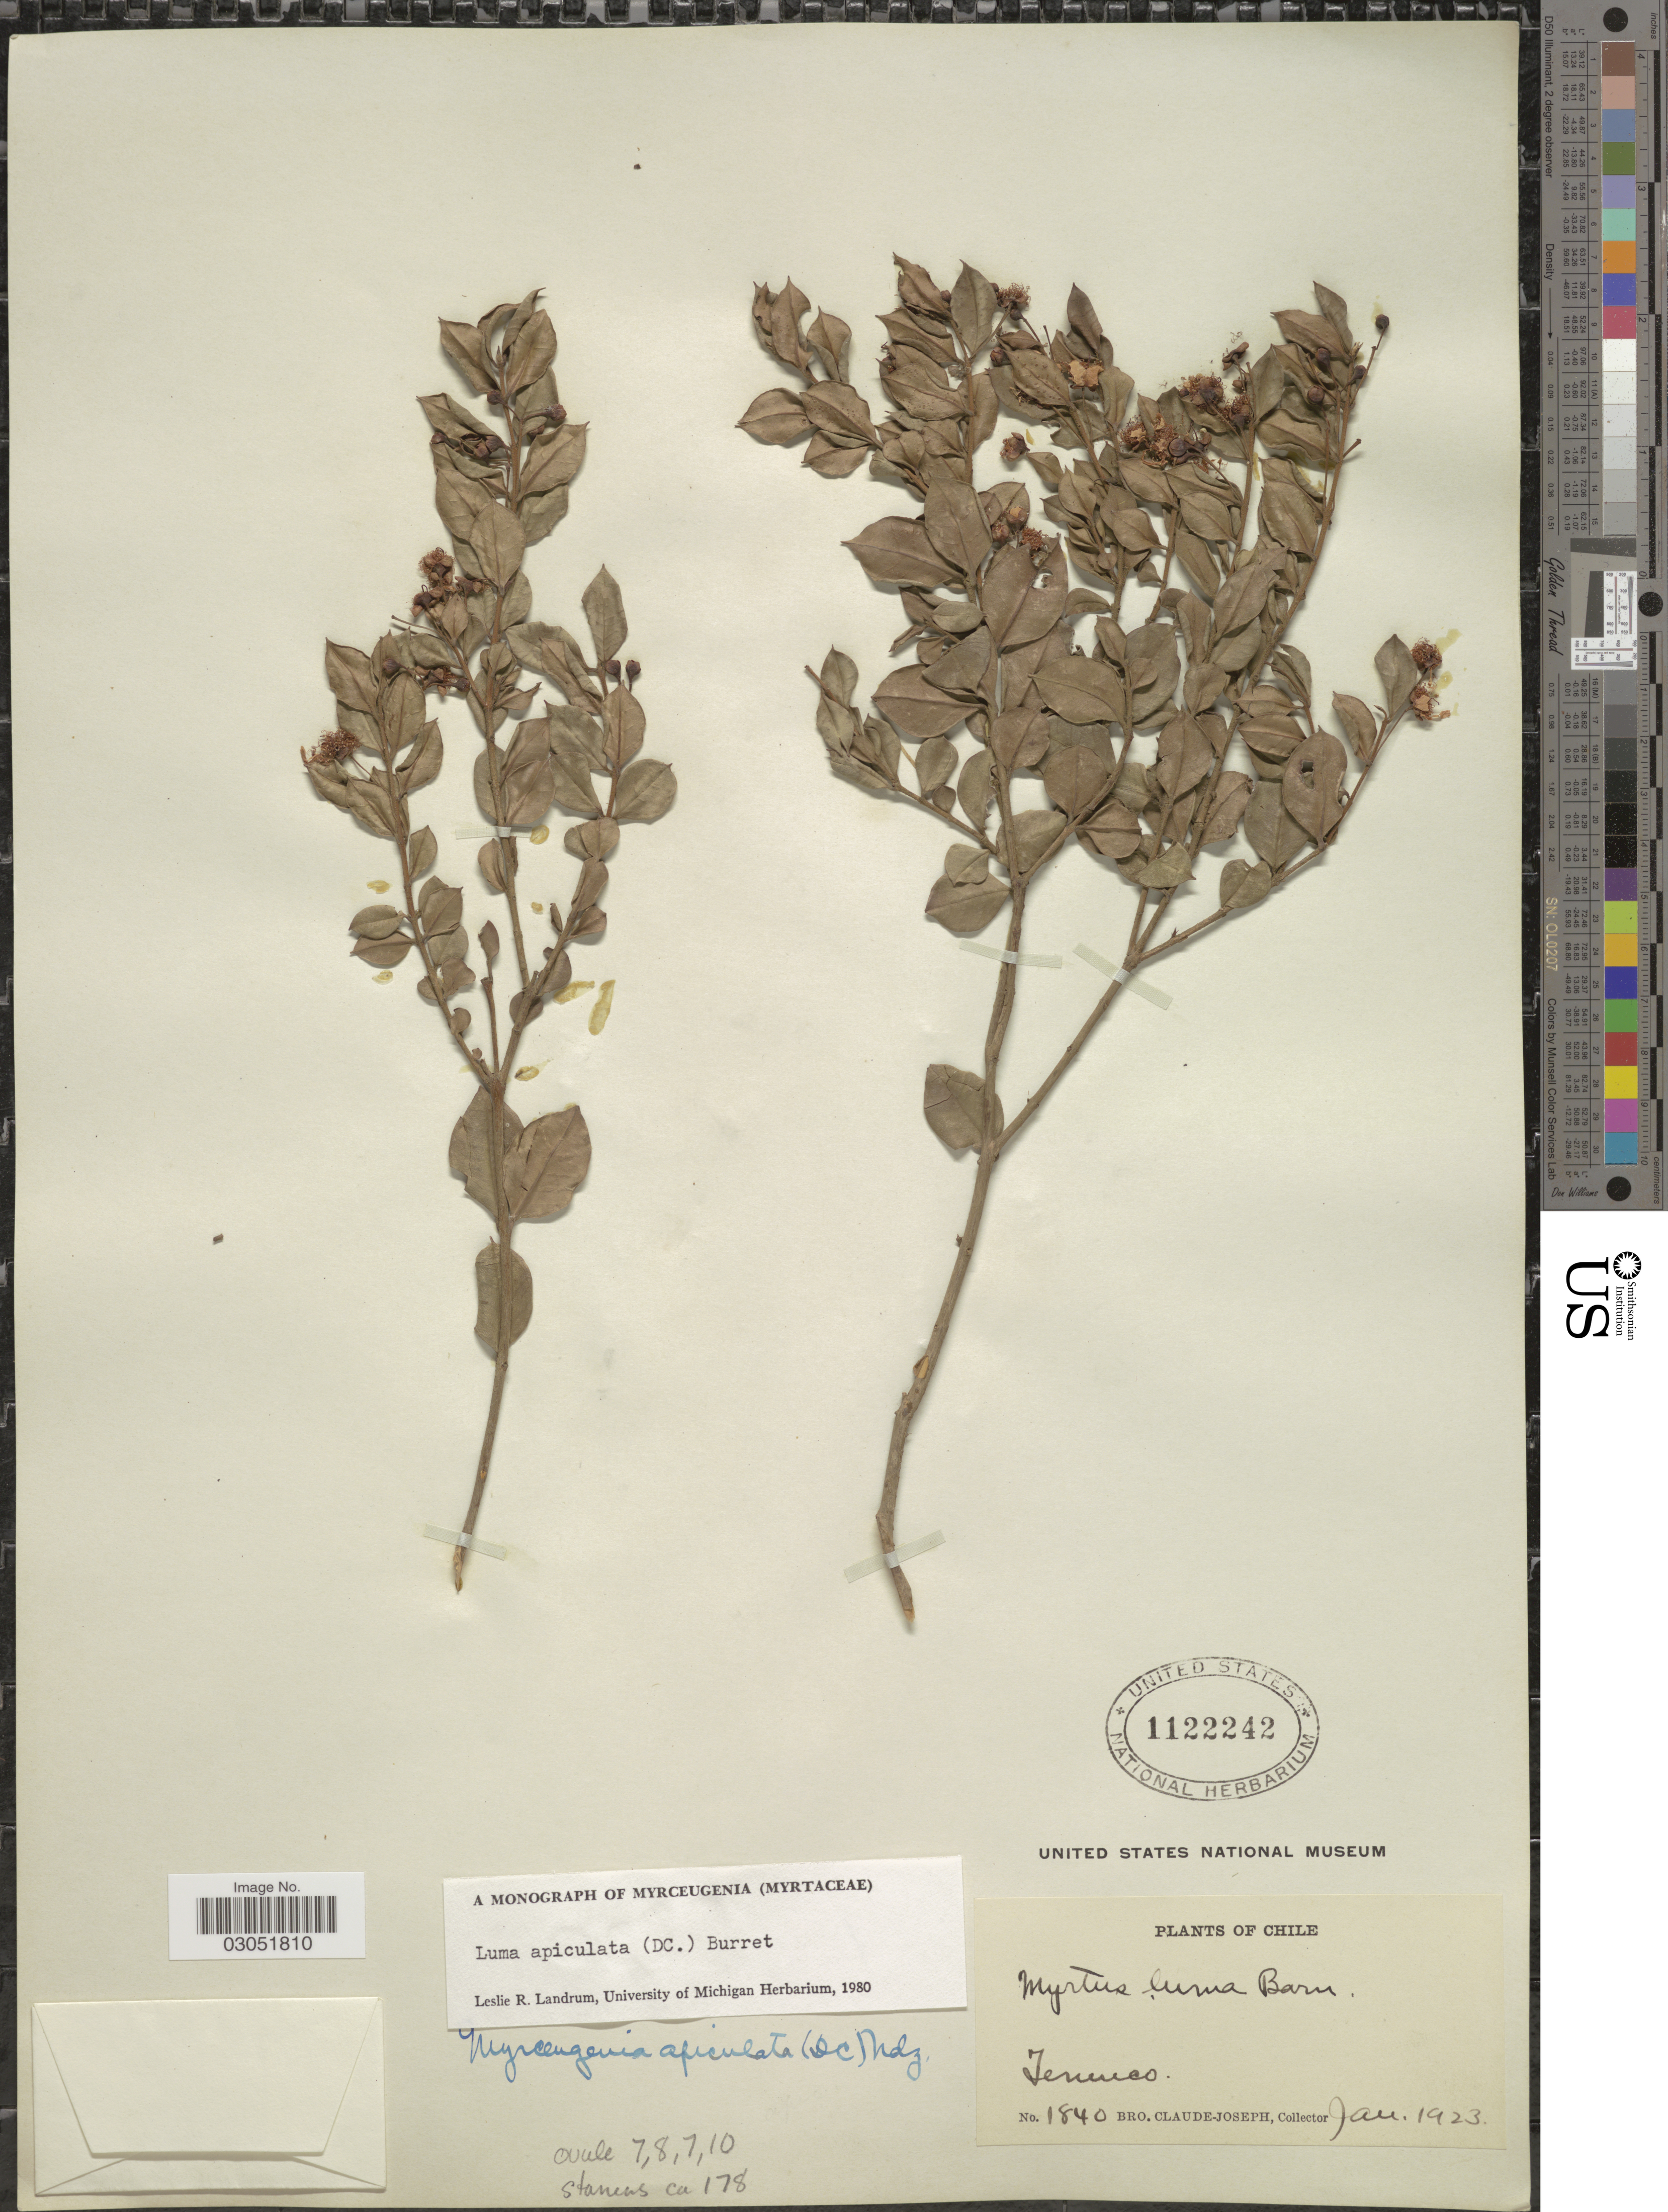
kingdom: Plantae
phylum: Tracheophyta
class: Magnoliopsida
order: Myrtales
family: Myrtaceae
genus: Luma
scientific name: Luma apiculata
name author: (DC.) Burret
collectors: Bro. Claude-Joseph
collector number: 1840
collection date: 1923-01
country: Chile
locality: Tolten.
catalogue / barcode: US 1122242